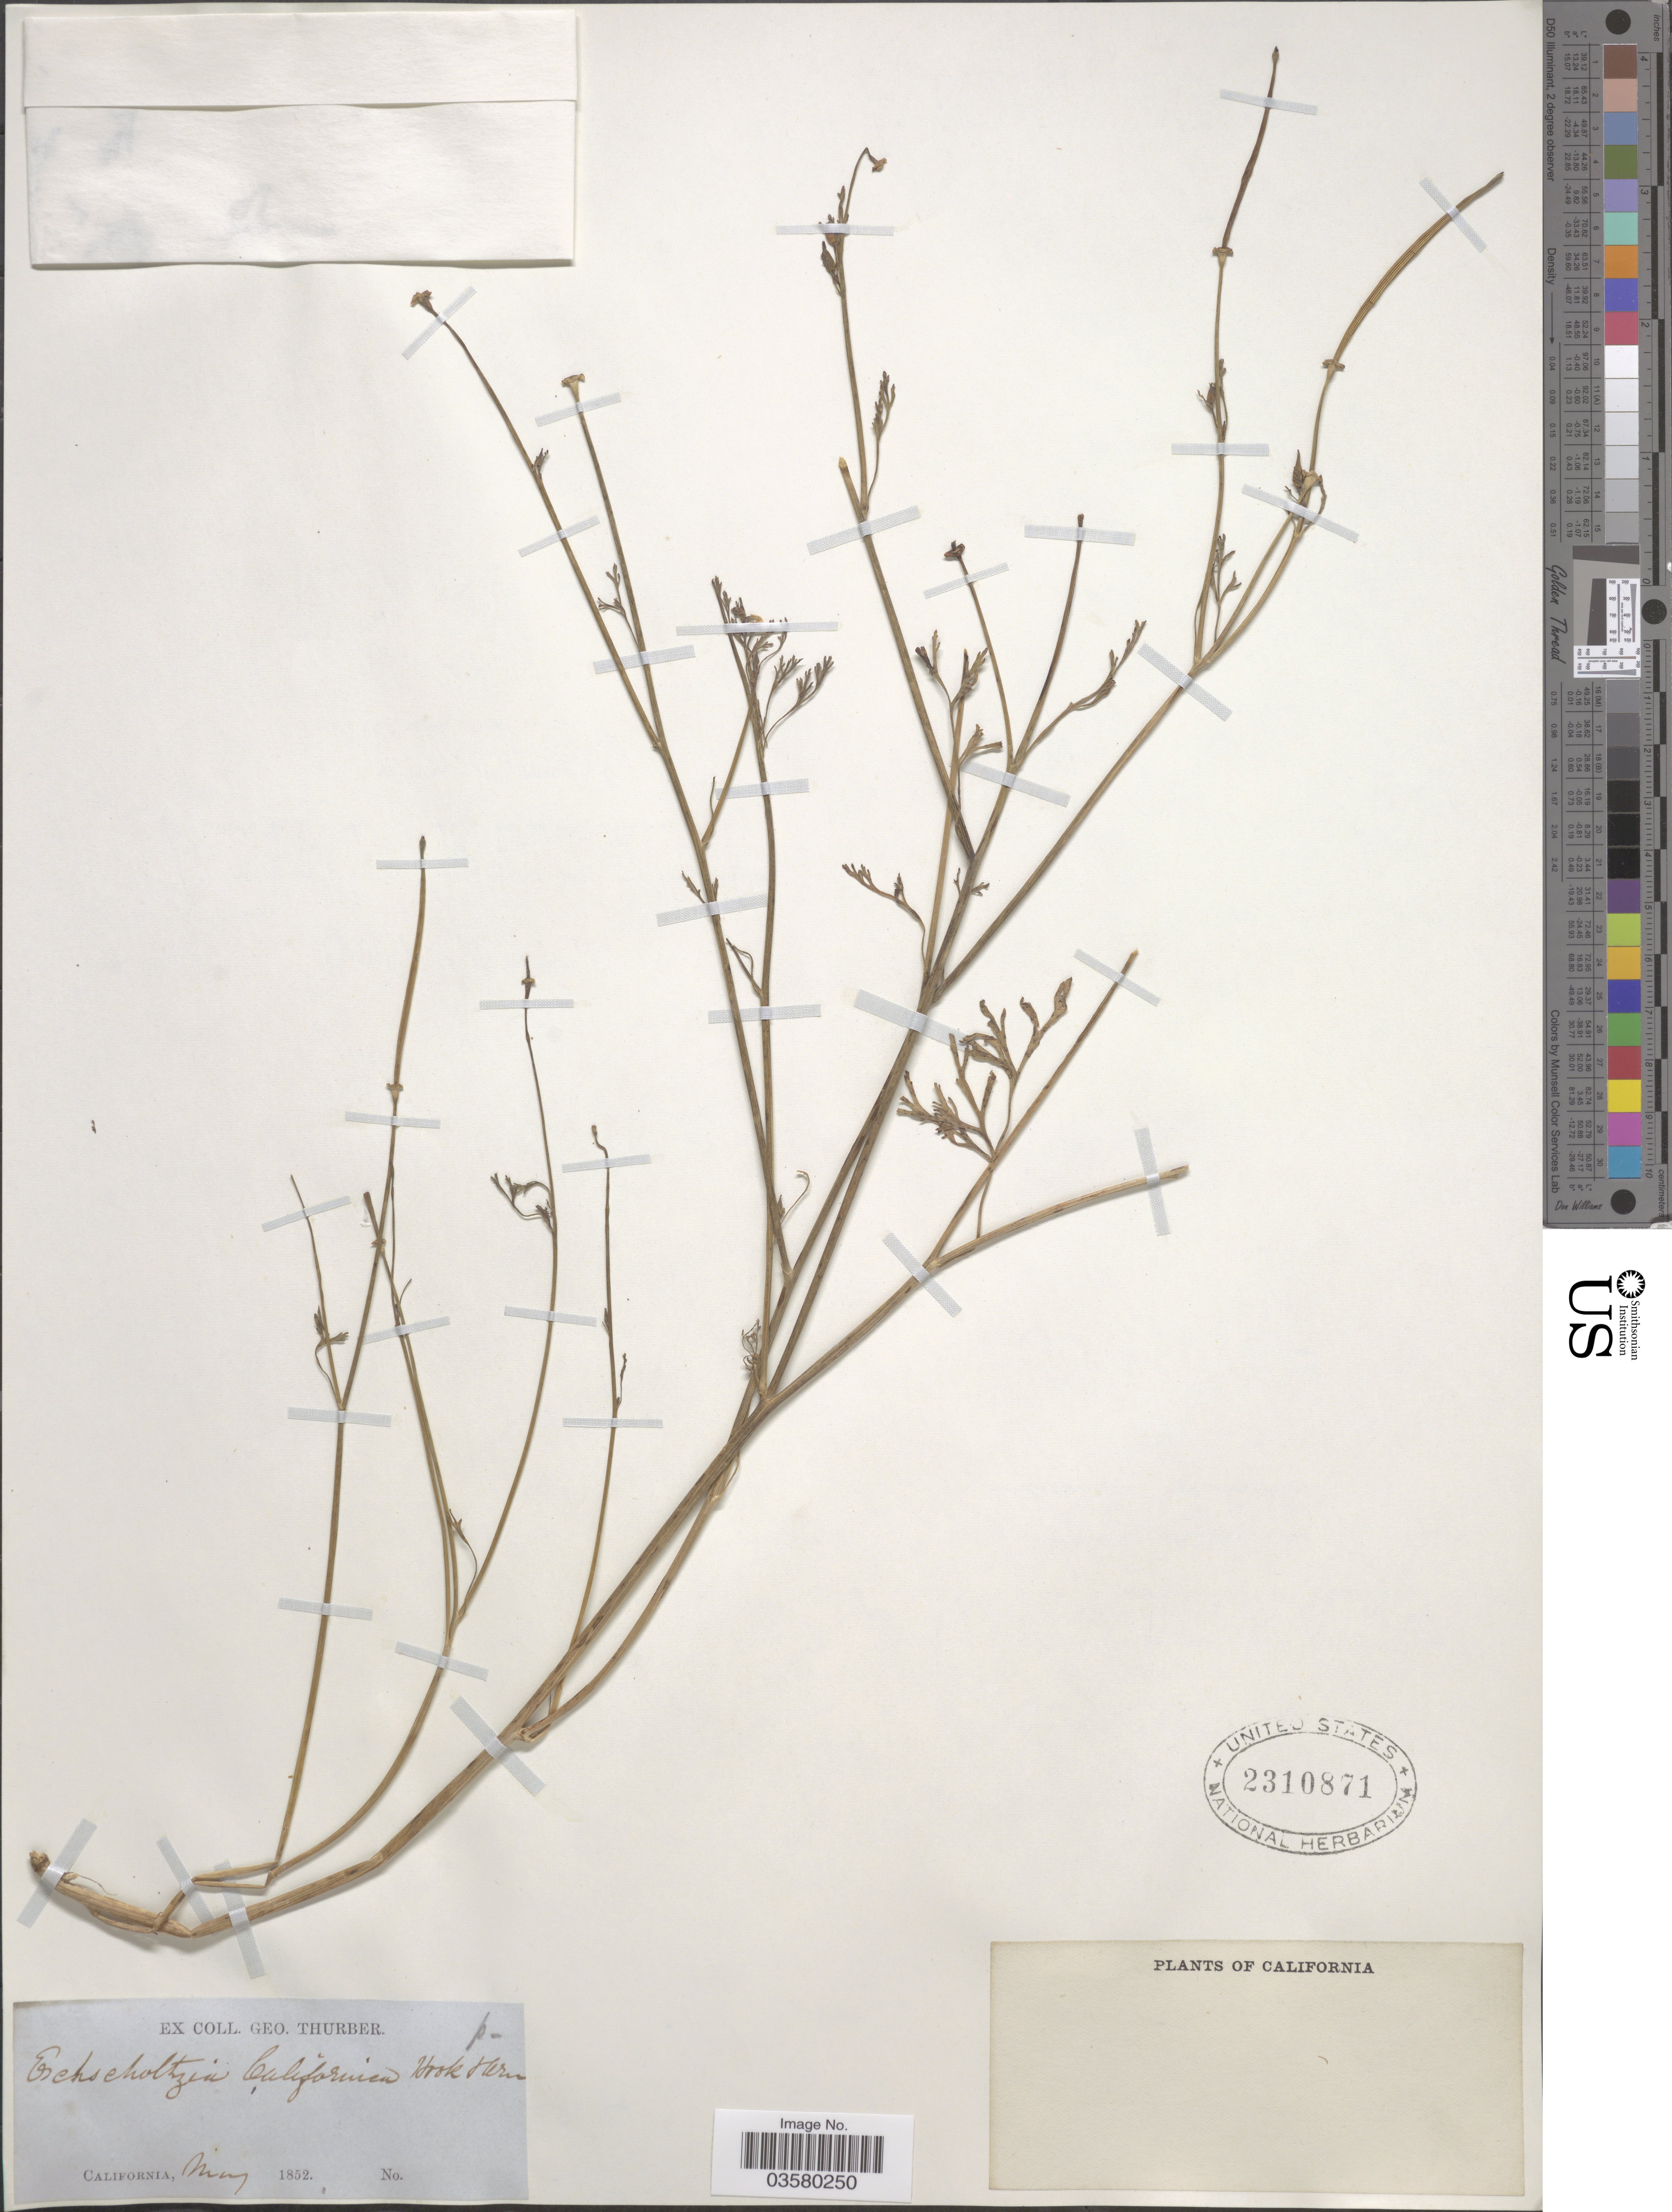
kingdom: Plantae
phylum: Tracheophyta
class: Magnoliopsida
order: Ranunculales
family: Papaveraceae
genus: Eschscholzia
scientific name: Eschscholzia californica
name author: Cham.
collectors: G. Thurber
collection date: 1852-05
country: United States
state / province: California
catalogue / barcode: US 2310871